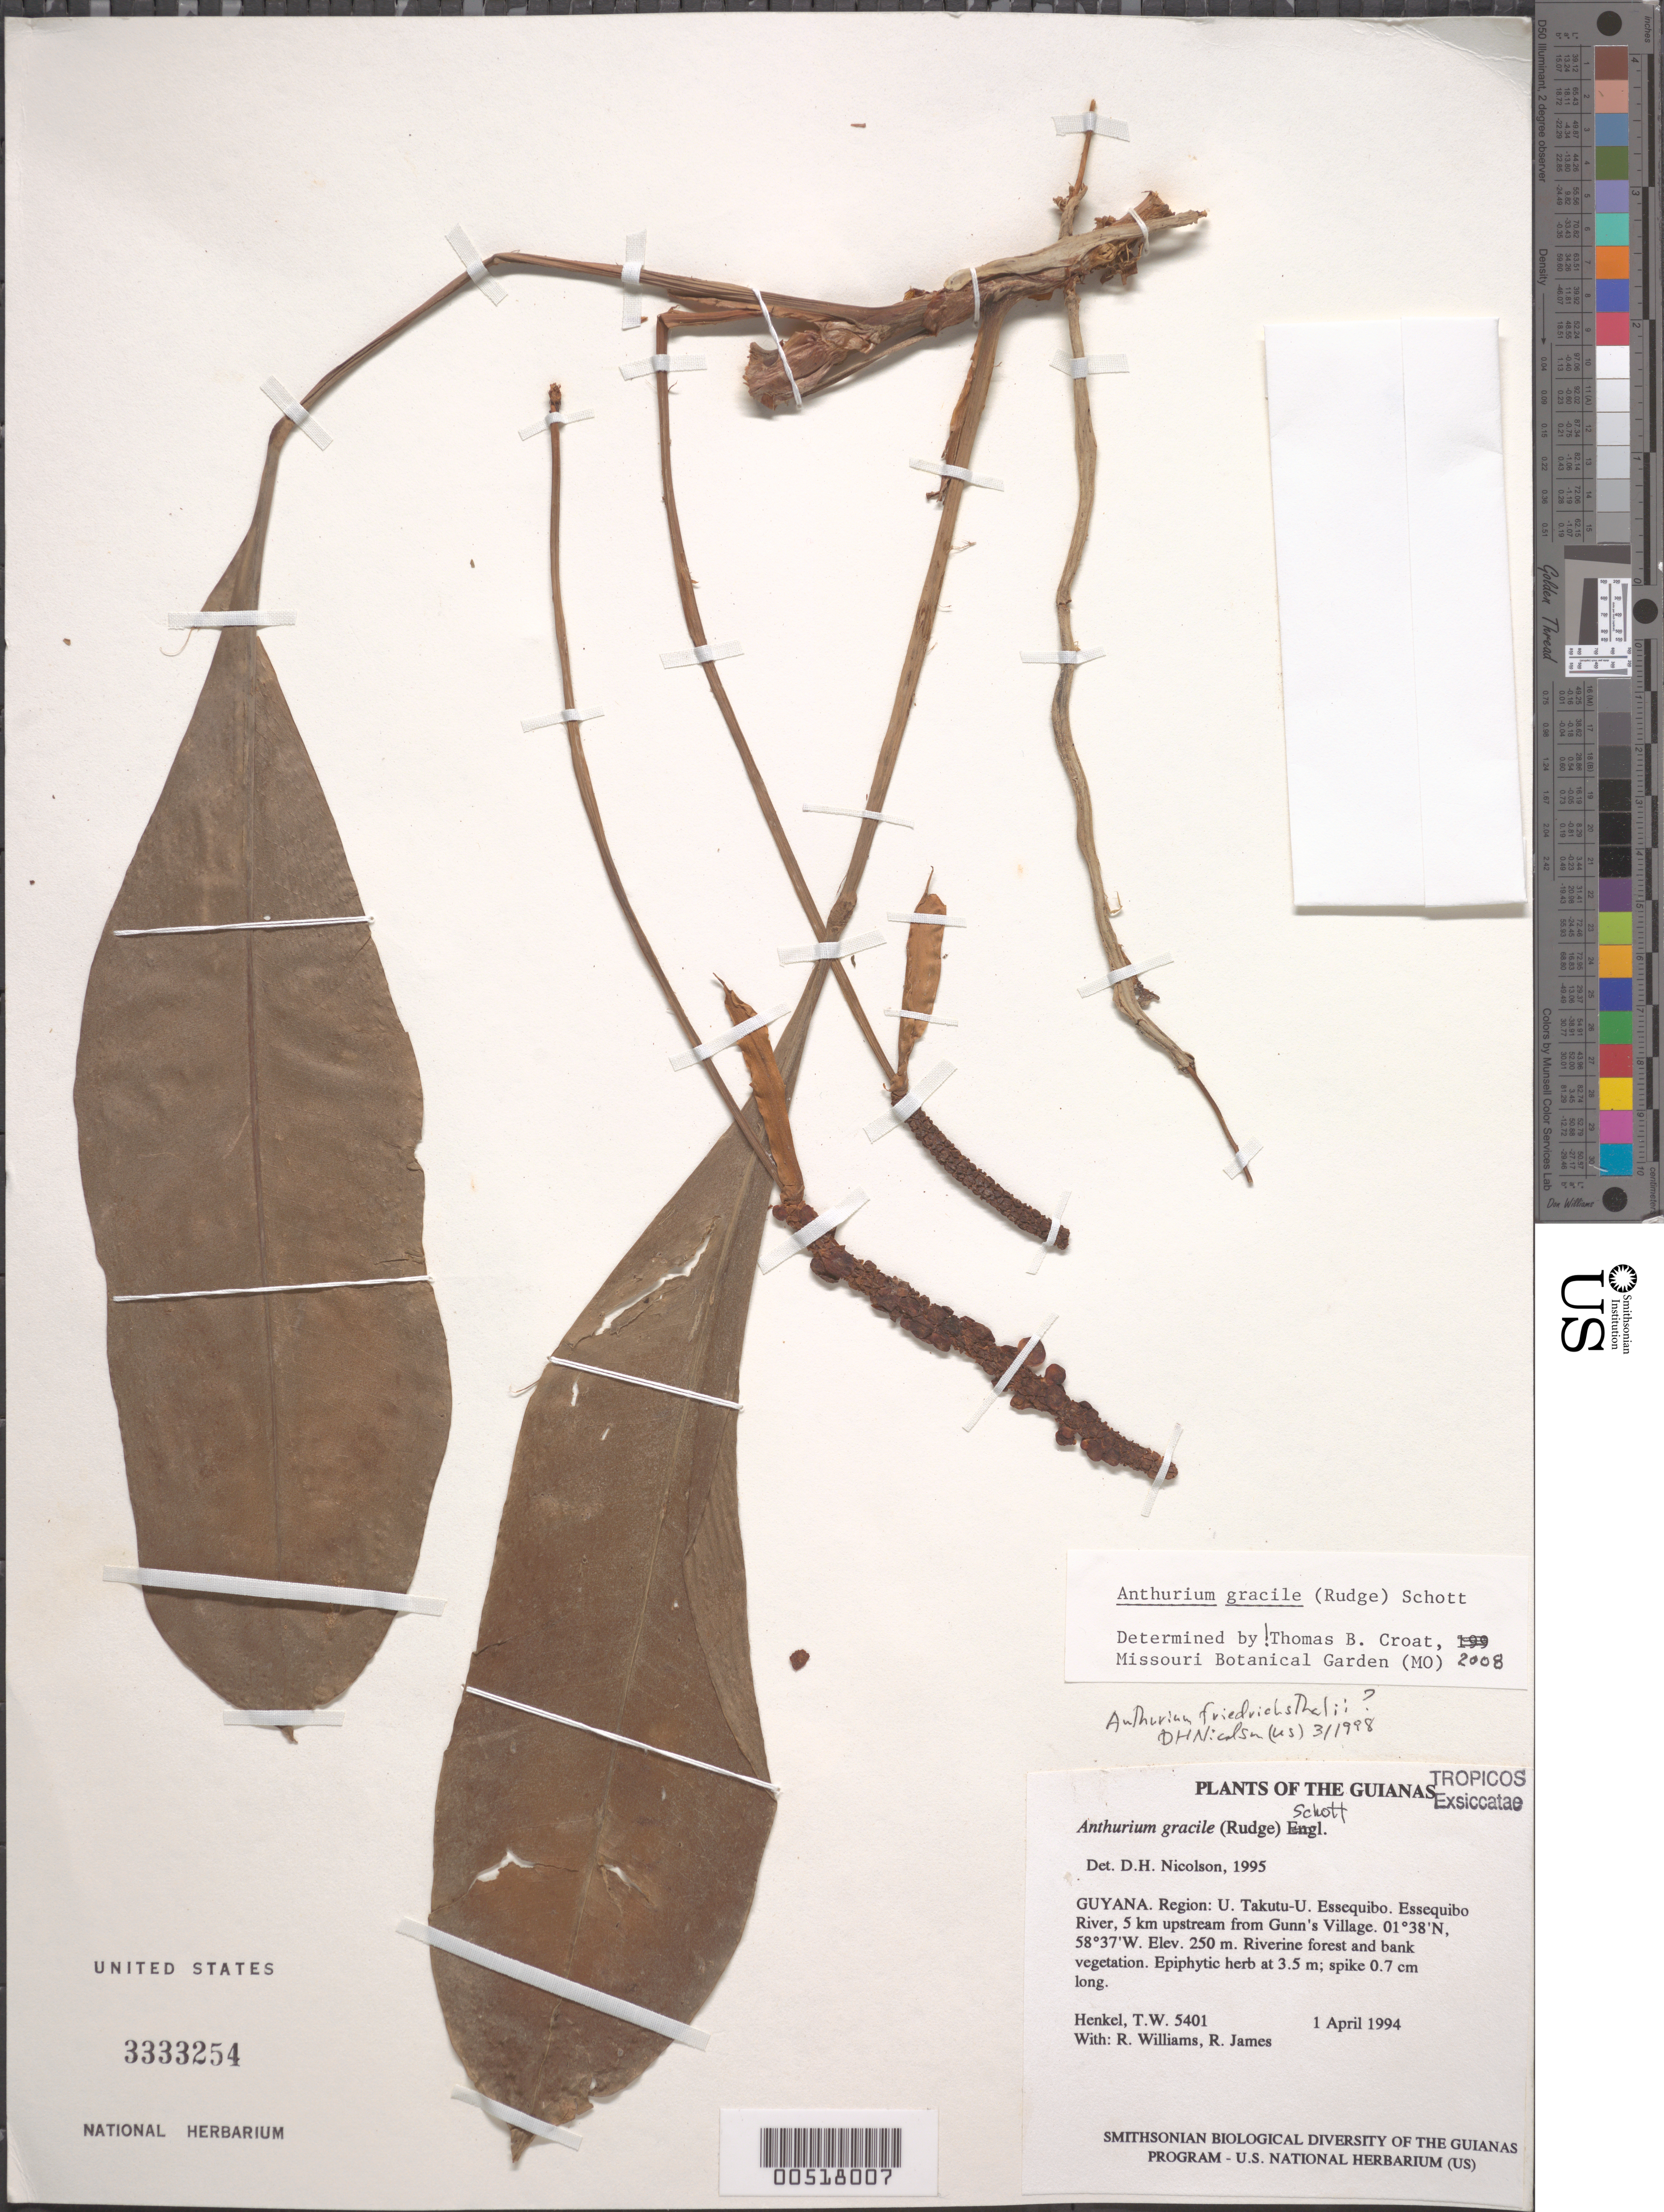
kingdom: Plantae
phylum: Tracheophyta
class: Liliopsida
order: Alismatales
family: Araceae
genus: Anthurium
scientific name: Anthurium friedrichsthalii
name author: Schott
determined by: Nicolson, Dan H.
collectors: T. Henkel, R. Williams & R. James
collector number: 5401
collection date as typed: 1 April 1994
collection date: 1994-04-01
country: Guyana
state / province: U. Takutu-U. Essequibo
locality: Essequibo River, 5 km upstream from Gunn's Village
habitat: Riverine forest and bank vegetation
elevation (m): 250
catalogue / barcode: US 3333254